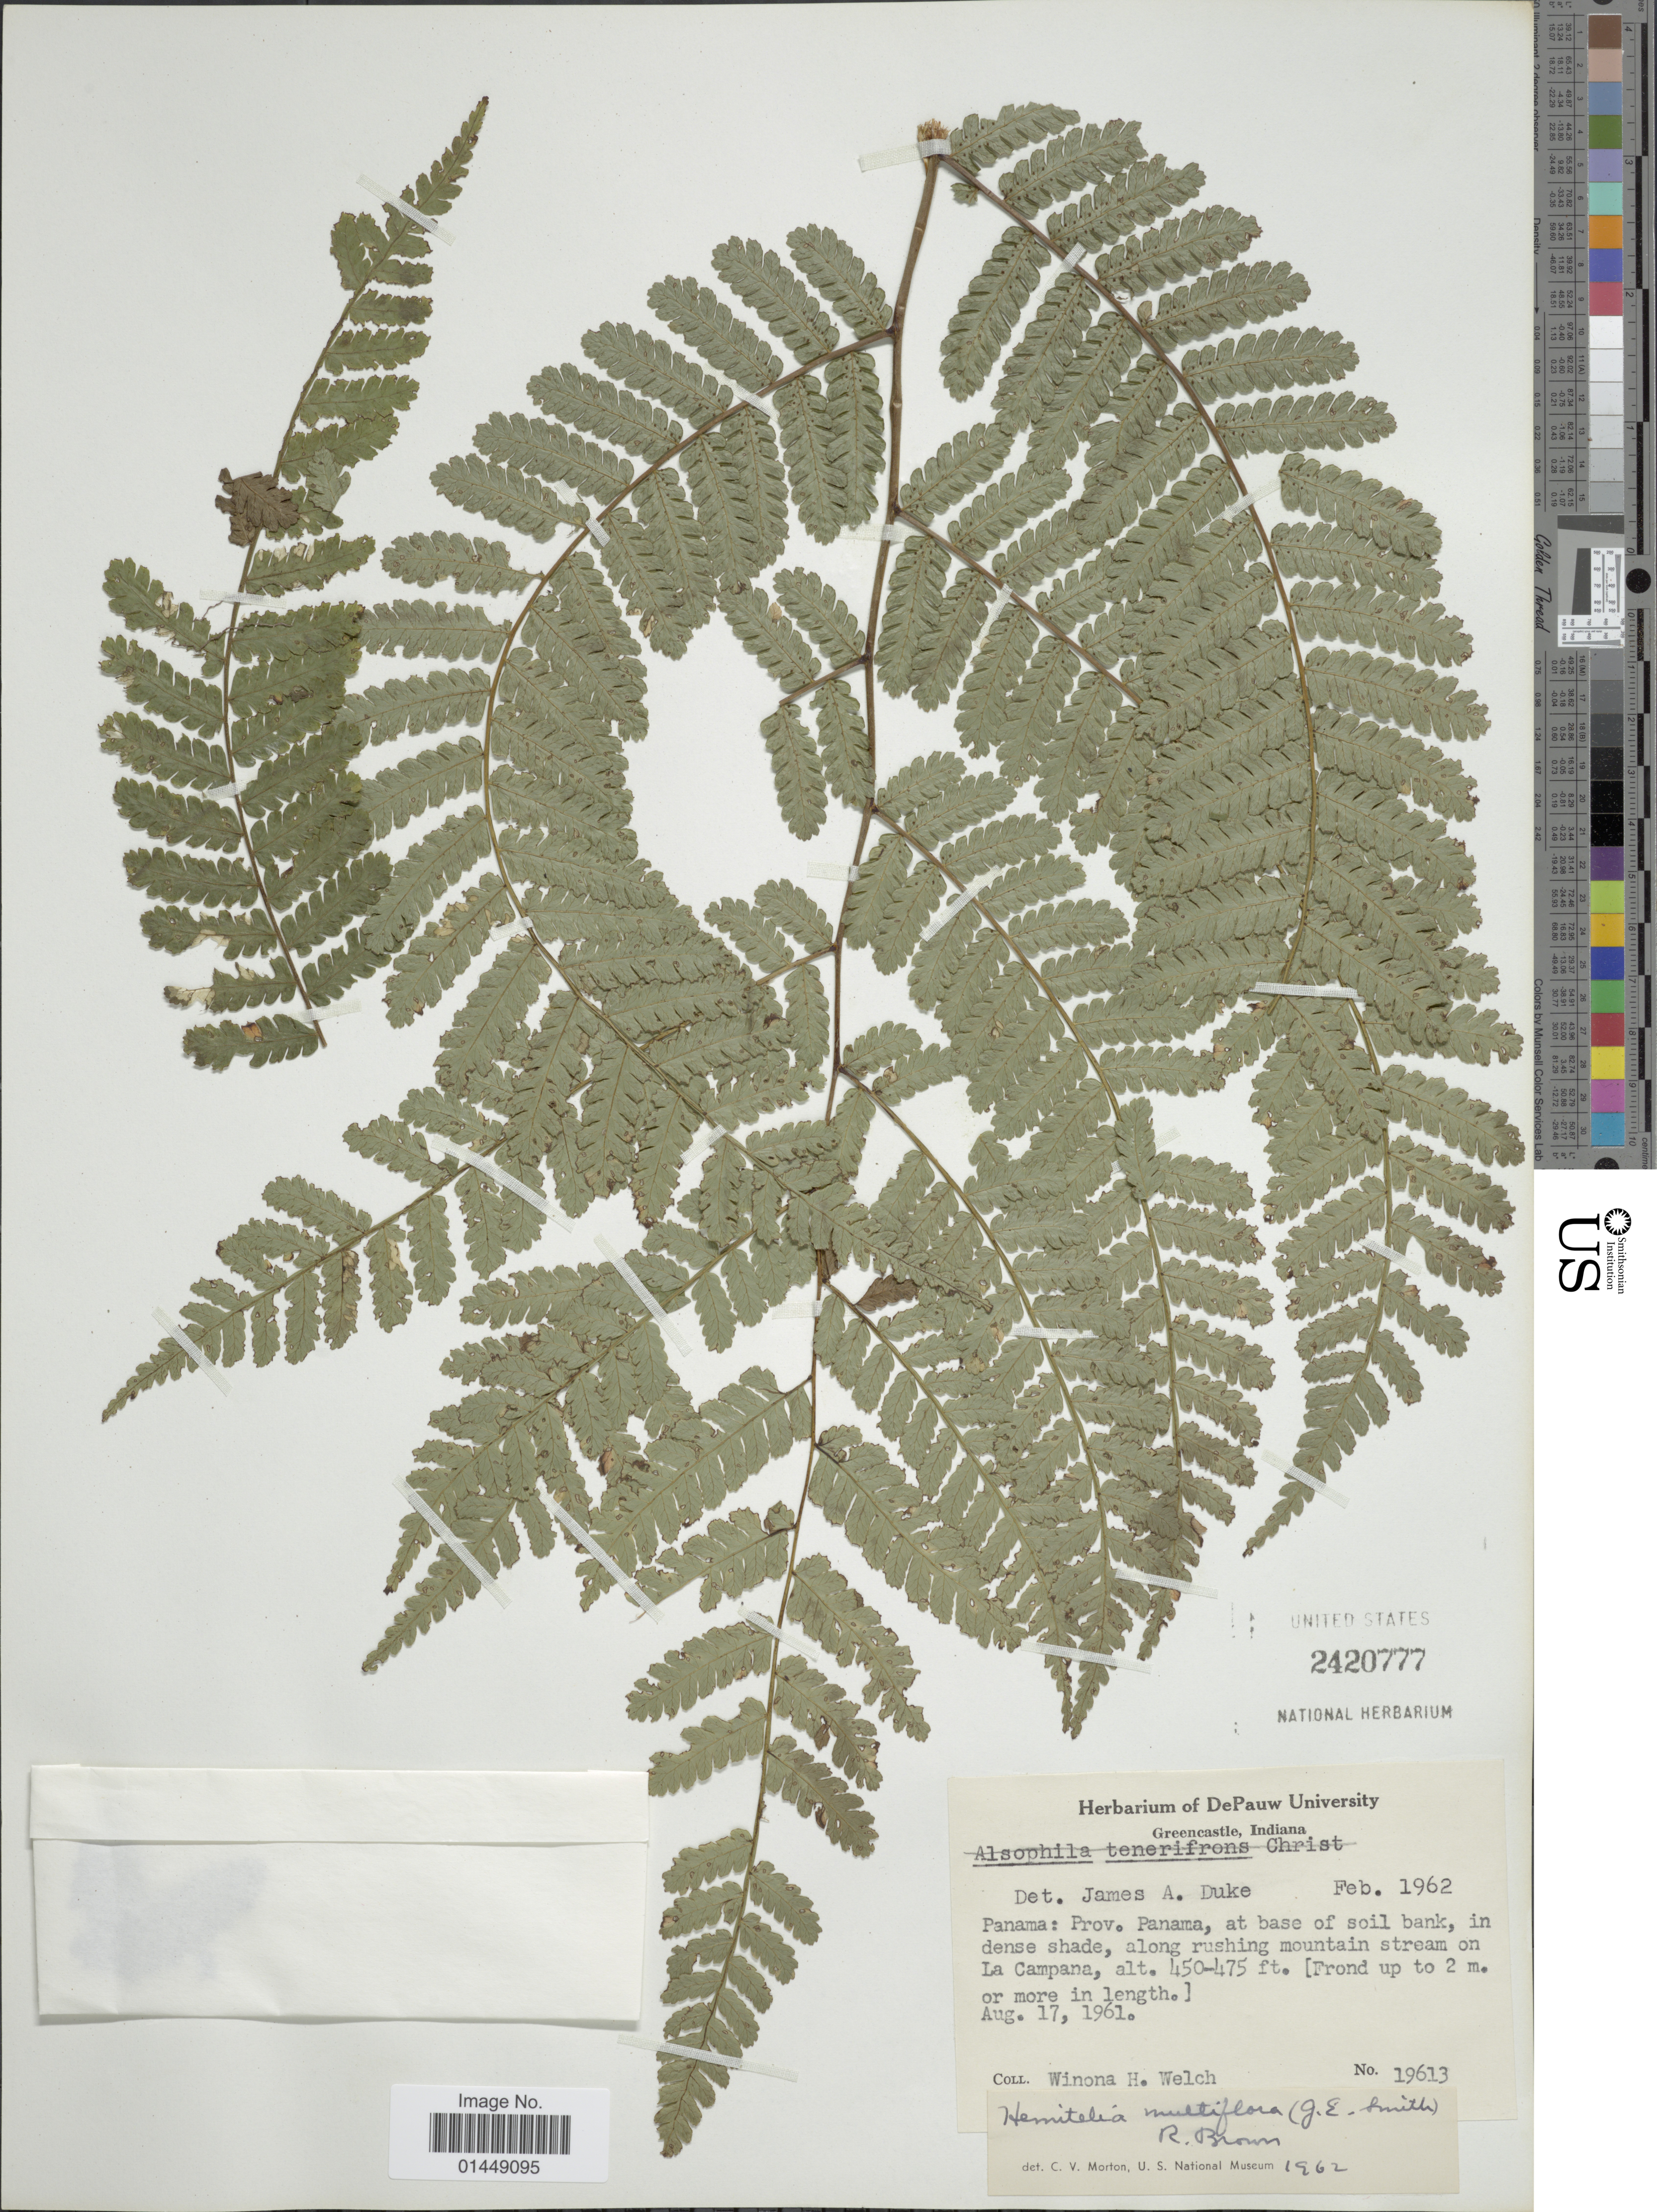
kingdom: Plantae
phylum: Tracheophyta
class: Polypodiopsida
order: Cyatheales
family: Cyatheaceae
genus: Cyathea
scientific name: Cyathea multiflora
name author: Sm.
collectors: W. H. Welch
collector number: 19613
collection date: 1961-08-17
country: Panama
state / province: Panamá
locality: Panama: Prov. Panama, at base of soil bank, in dense shade, along rushing mountain stream on La Campana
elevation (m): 137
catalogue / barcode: US 2420777